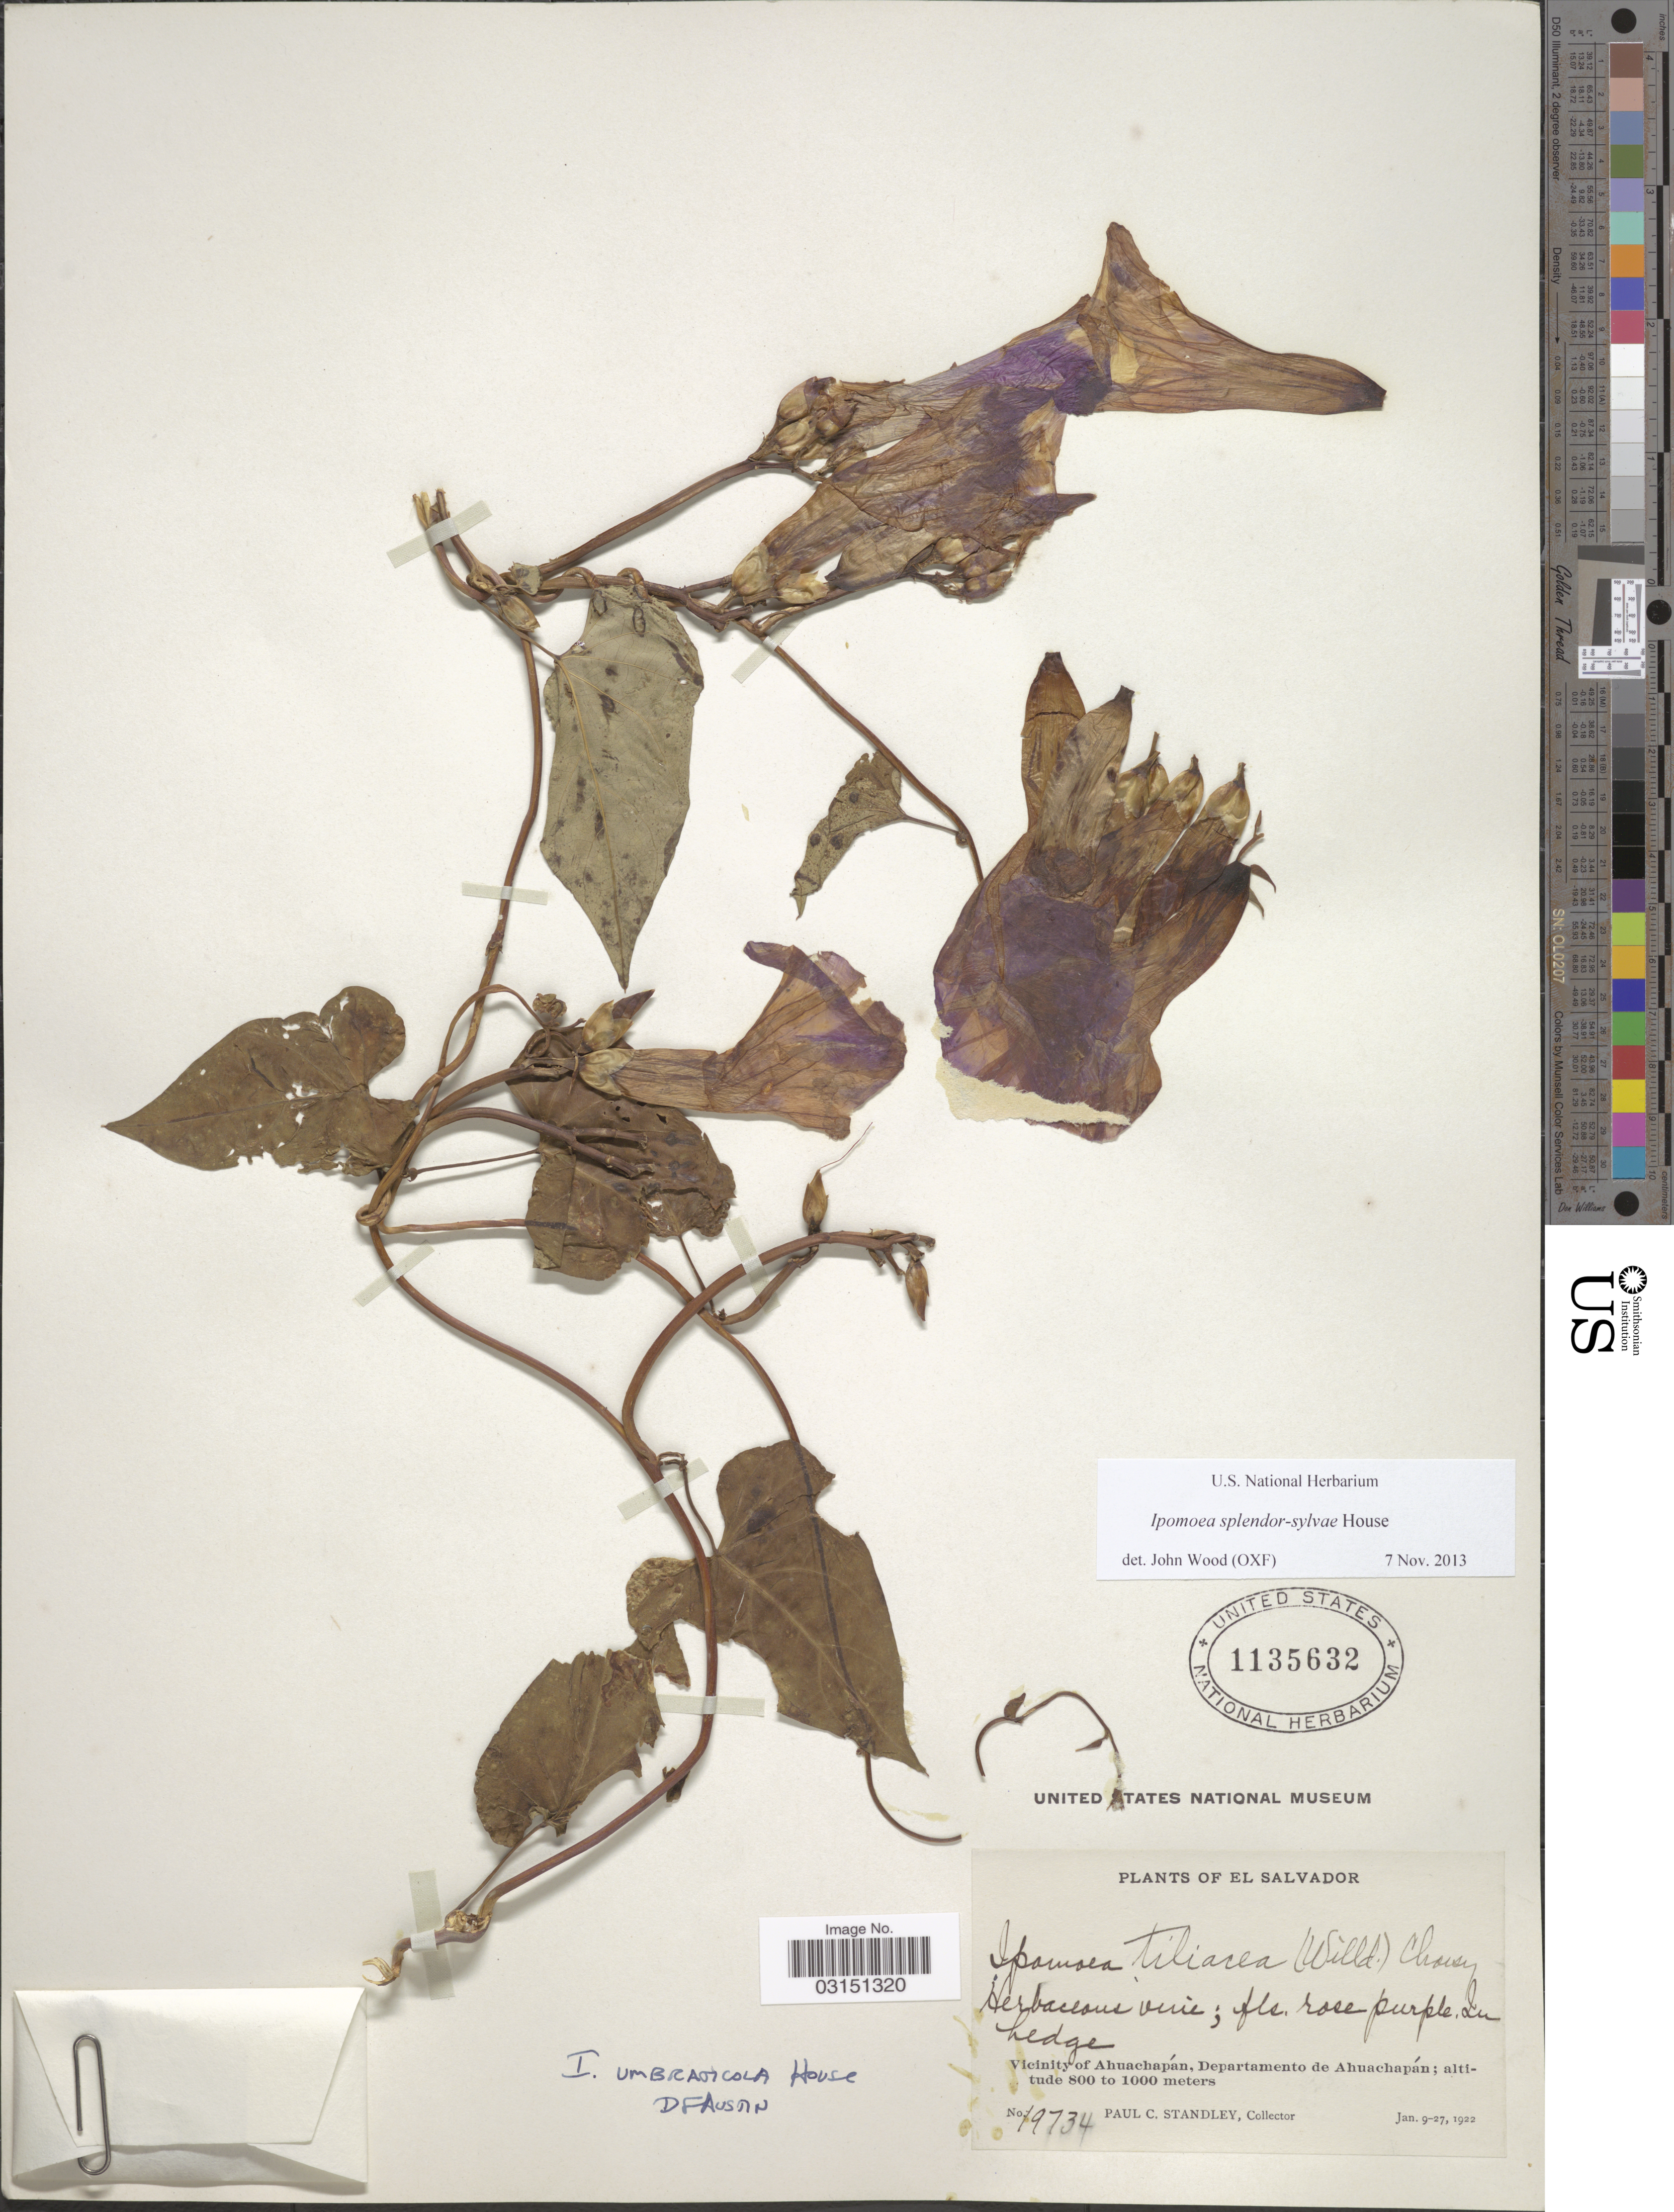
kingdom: Plantae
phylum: Tracheophyta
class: Magnoliopsida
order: Solanales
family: Convolvulaceae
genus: Ipomoea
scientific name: Ipomoea splendor-sylvae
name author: House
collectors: P. C. Standley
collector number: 19734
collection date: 1922-01-09/1922-01-27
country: El Salvador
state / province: Ahuachapan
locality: Vicinity of Ahuachapán, Departamento de Ahuachapán.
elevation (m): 800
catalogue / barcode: US 1135632